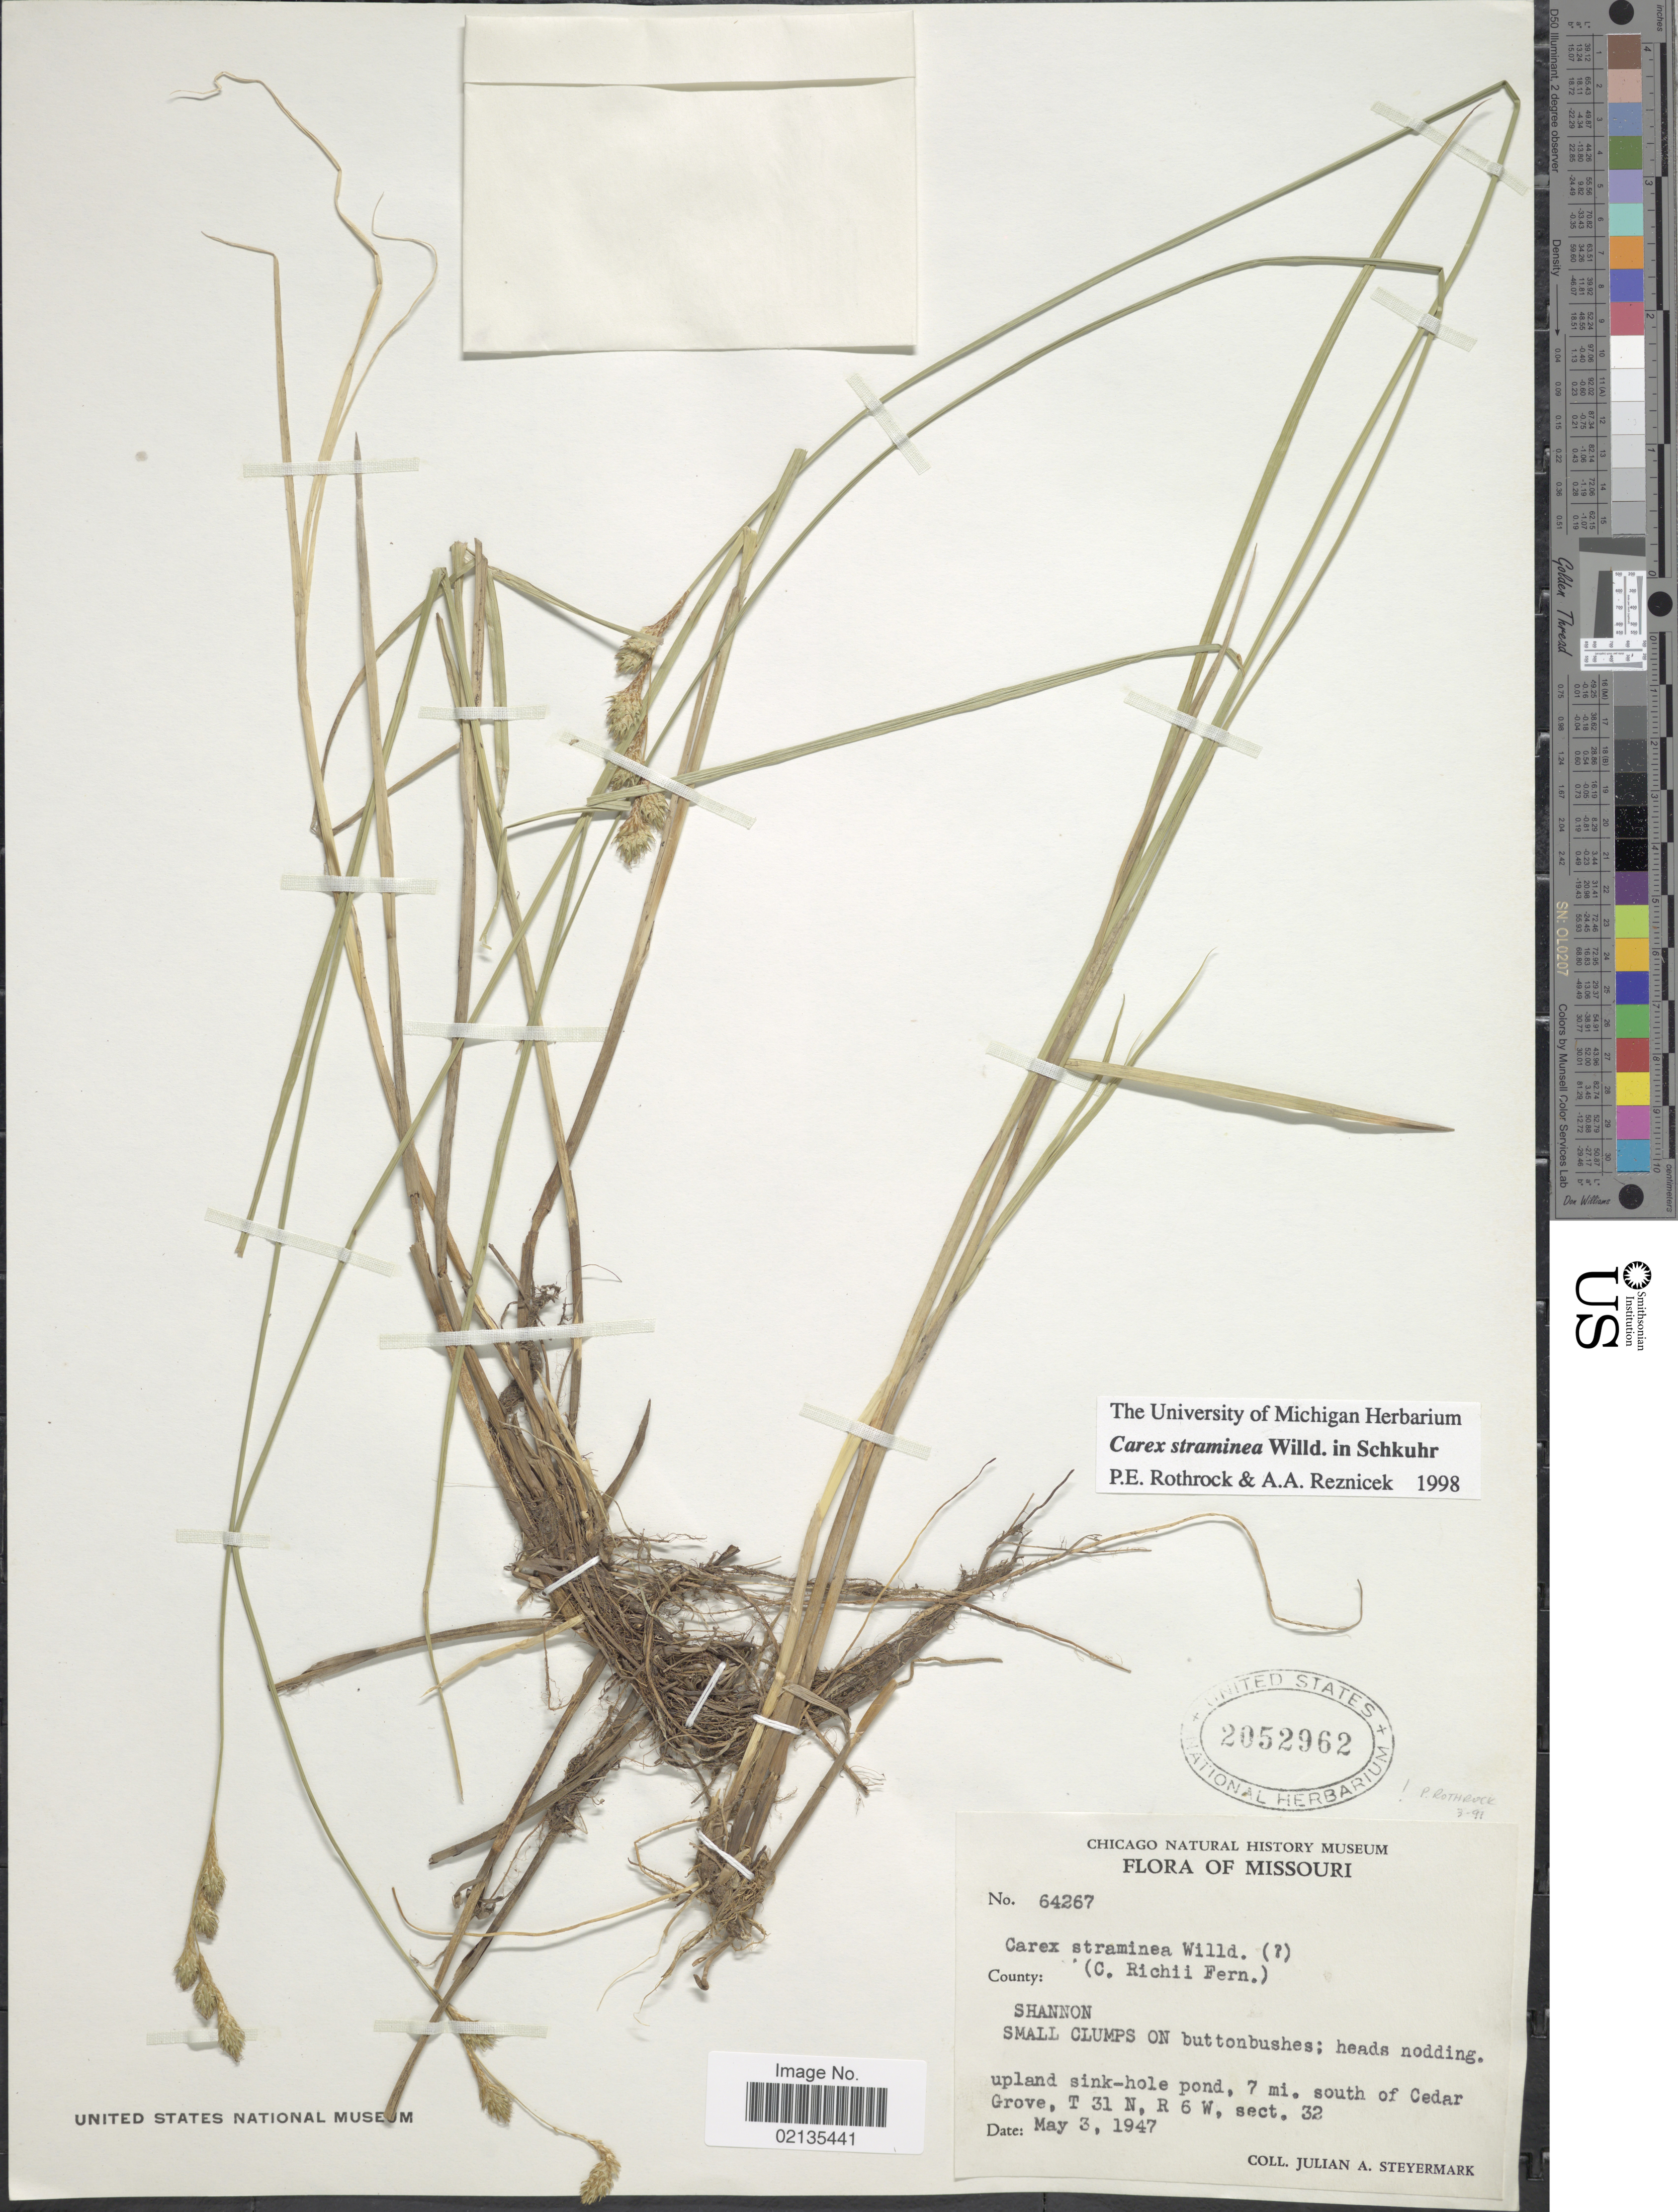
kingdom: Plantae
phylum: Tracheophyta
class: Liliopsida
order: Poales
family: Cyperaceae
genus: Carex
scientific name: Carex straminea Willd ex Schkuhr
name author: Willd. ex Schkuhr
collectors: J. Steyermark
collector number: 64267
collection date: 1947-05-03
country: United States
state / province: Missouri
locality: Shannon, Small clumps on buttonbushes; 7 mi. south of Cedar Grove, T31N, R6W, sect. 32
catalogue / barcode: US 2052962